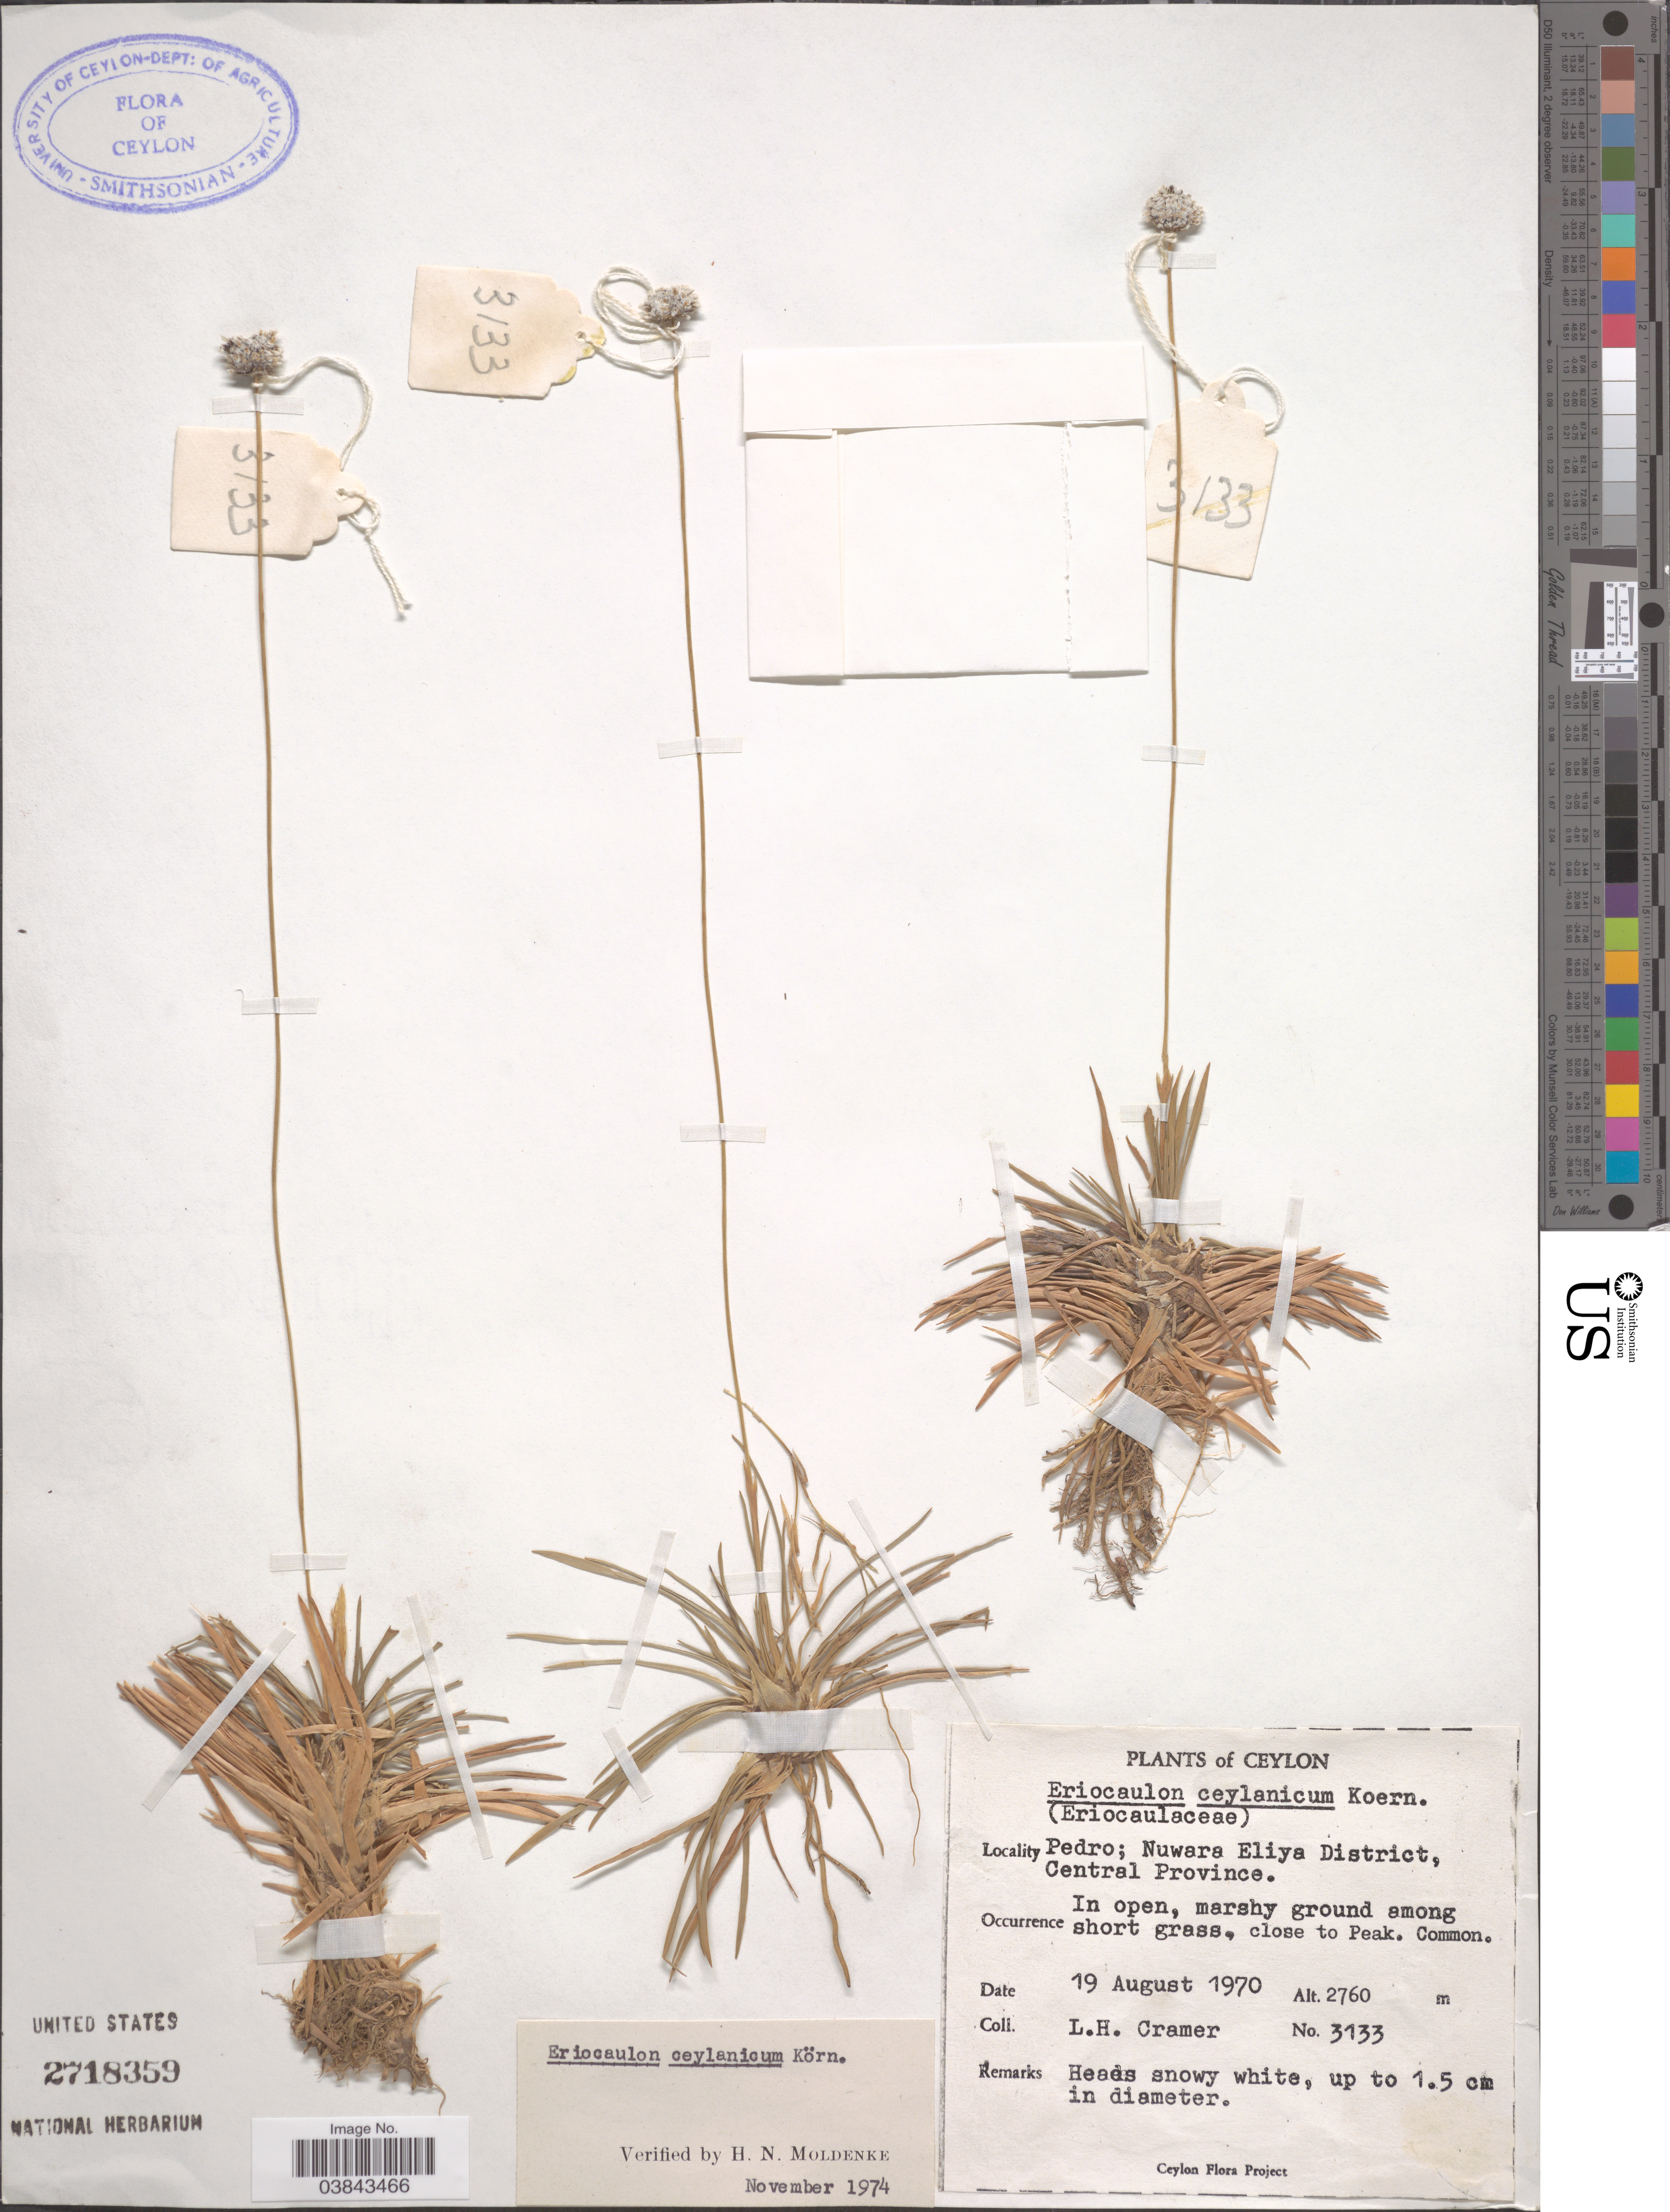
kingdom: Plantae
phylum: Tracheophyta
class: Liliopsida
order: Poales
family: Eriocaulaceae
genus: Eriocaulon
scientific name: Eriocaulon ceylanicum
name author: Körn.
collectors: L. H. Cramer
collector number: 3133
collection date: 1970-08-19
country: Sri Lanka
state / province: Central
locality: Ceylon. Pedro; Nuwara Eliya District, Central Province.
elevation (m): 2760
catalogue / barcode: US 2718359